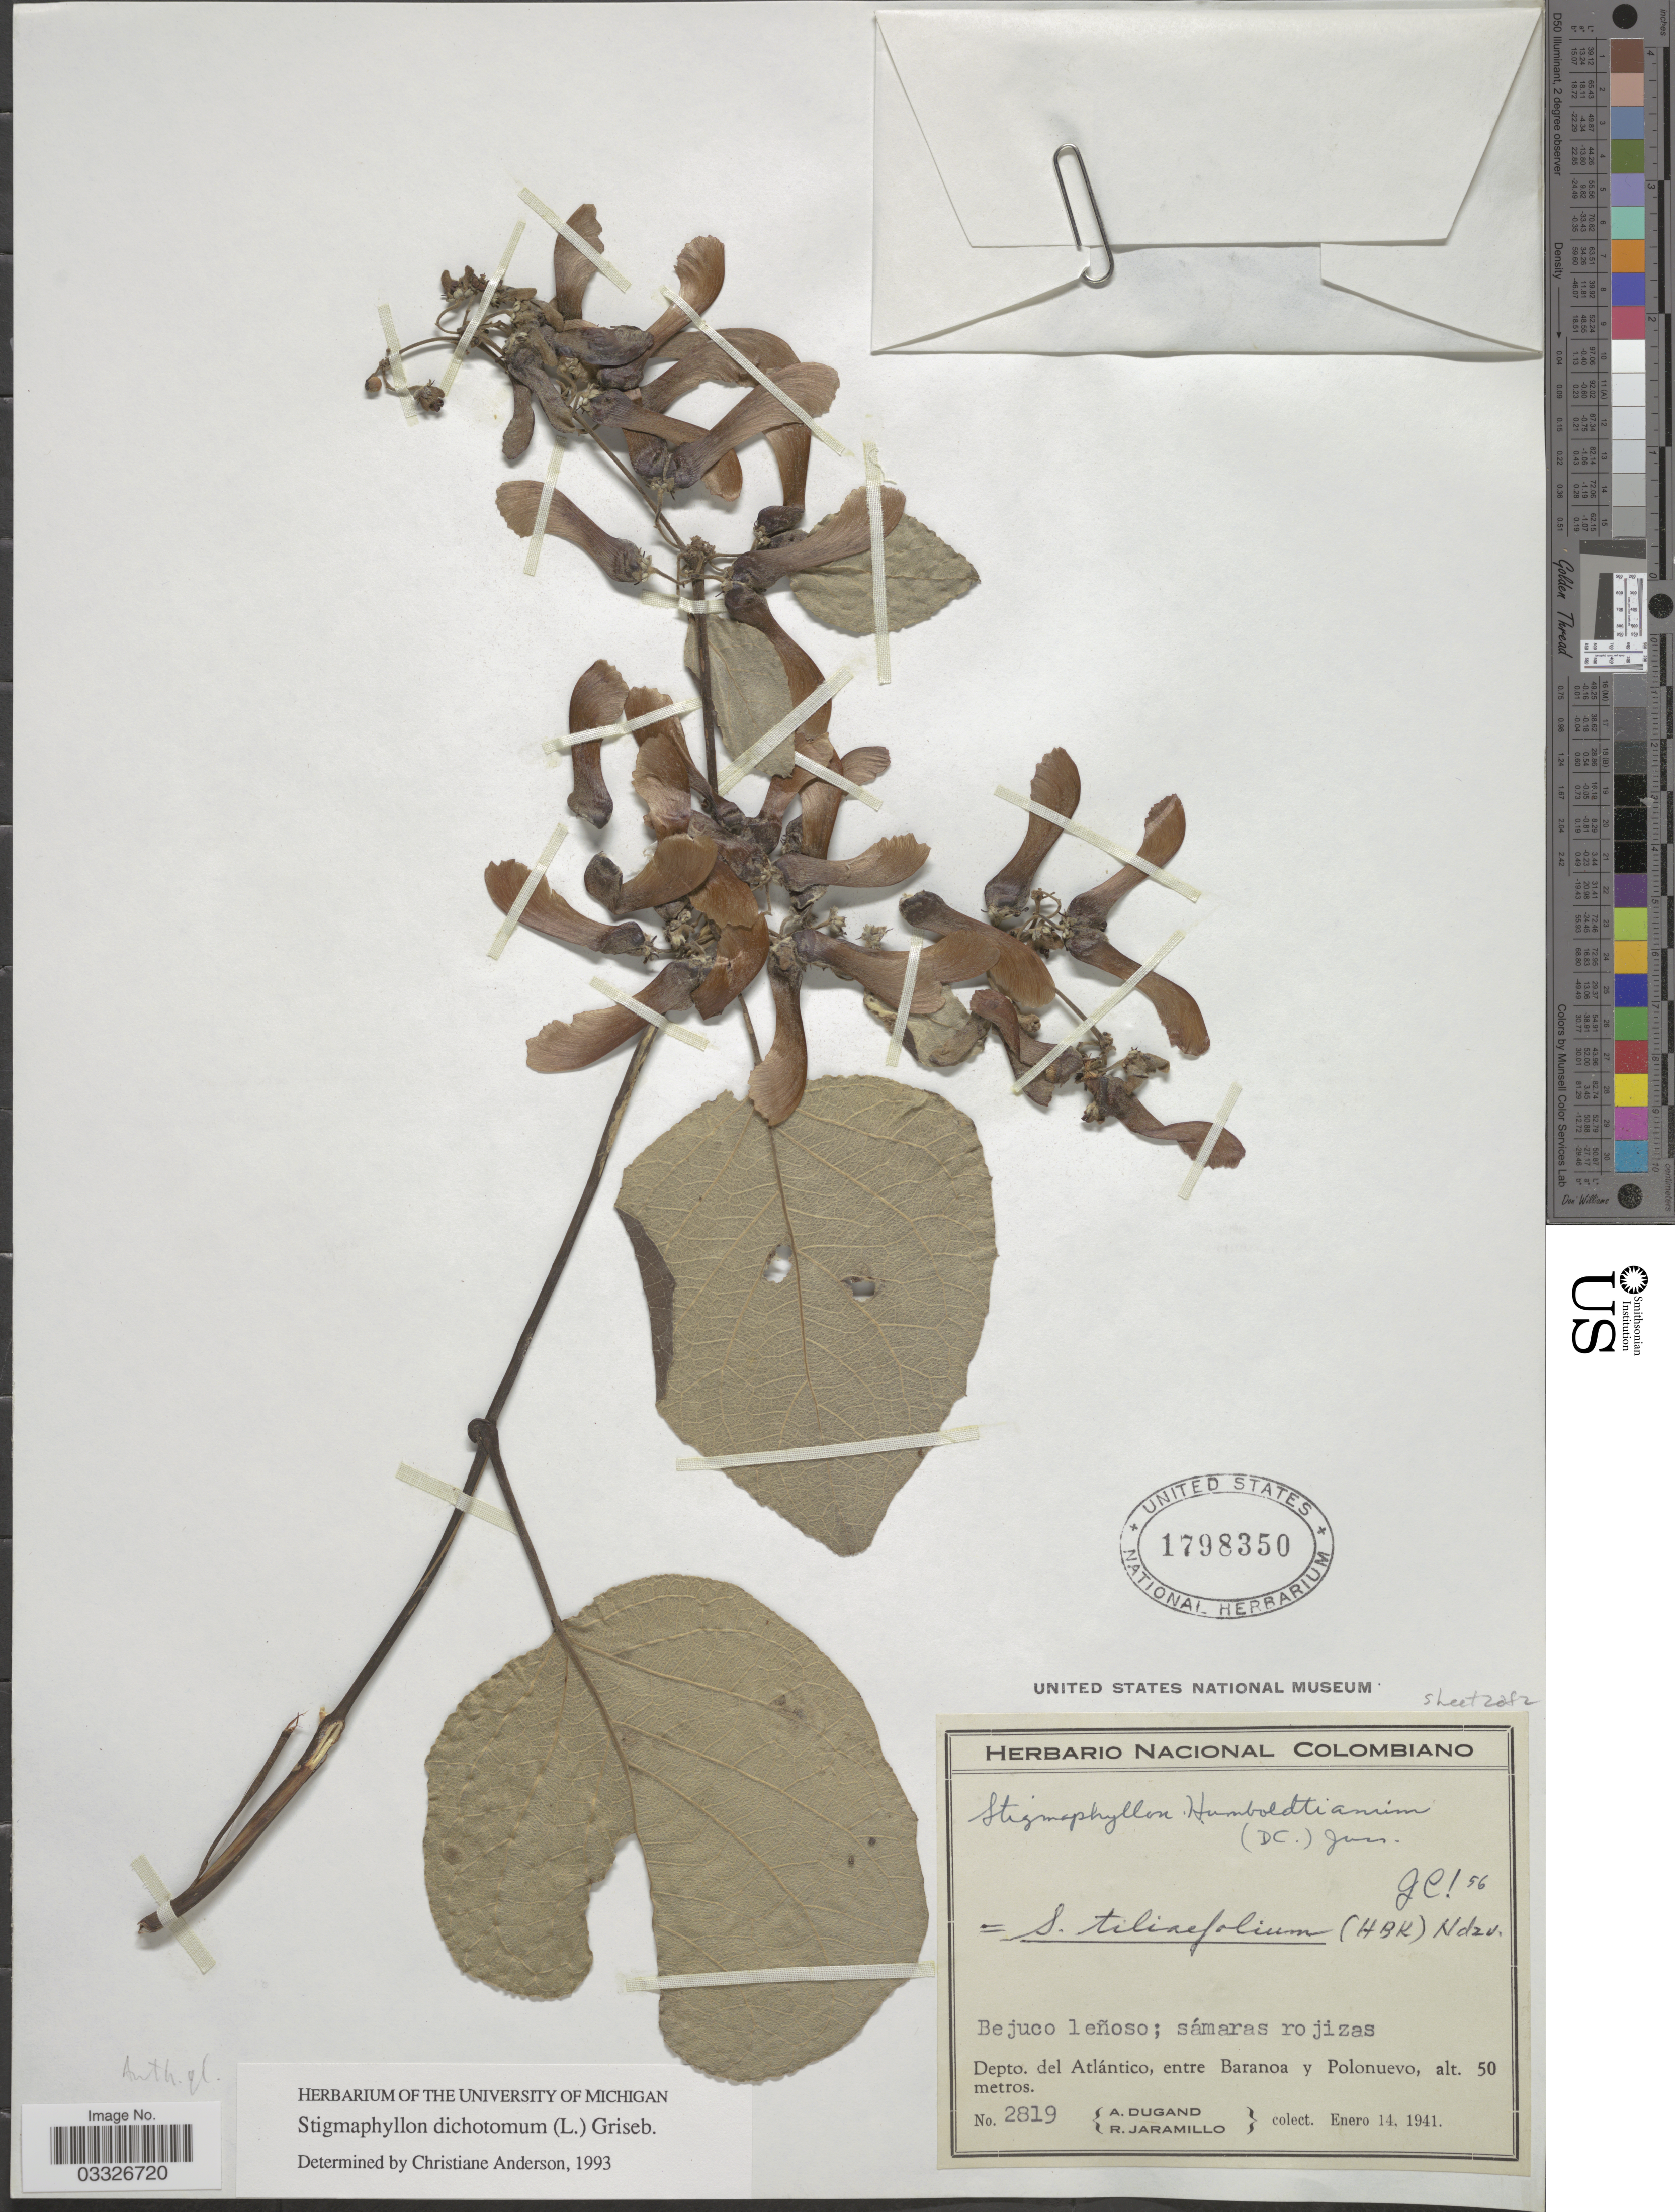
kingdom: Plantae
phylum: Tracheophyta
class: Magnoliopsida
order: Malpighiales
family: Malpighiaceae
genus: Stigmaphyllon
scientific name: Stigmaphyllon dichotomum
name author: Griseb.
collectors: A. Dugand & R. Jaramillo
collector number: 2819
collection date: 1941-11-14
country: Colombia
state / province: Atlántico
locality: Depto. del Atlántico, entre Baranoa y Polonuevo.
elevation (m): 50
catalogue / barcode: US 1798350